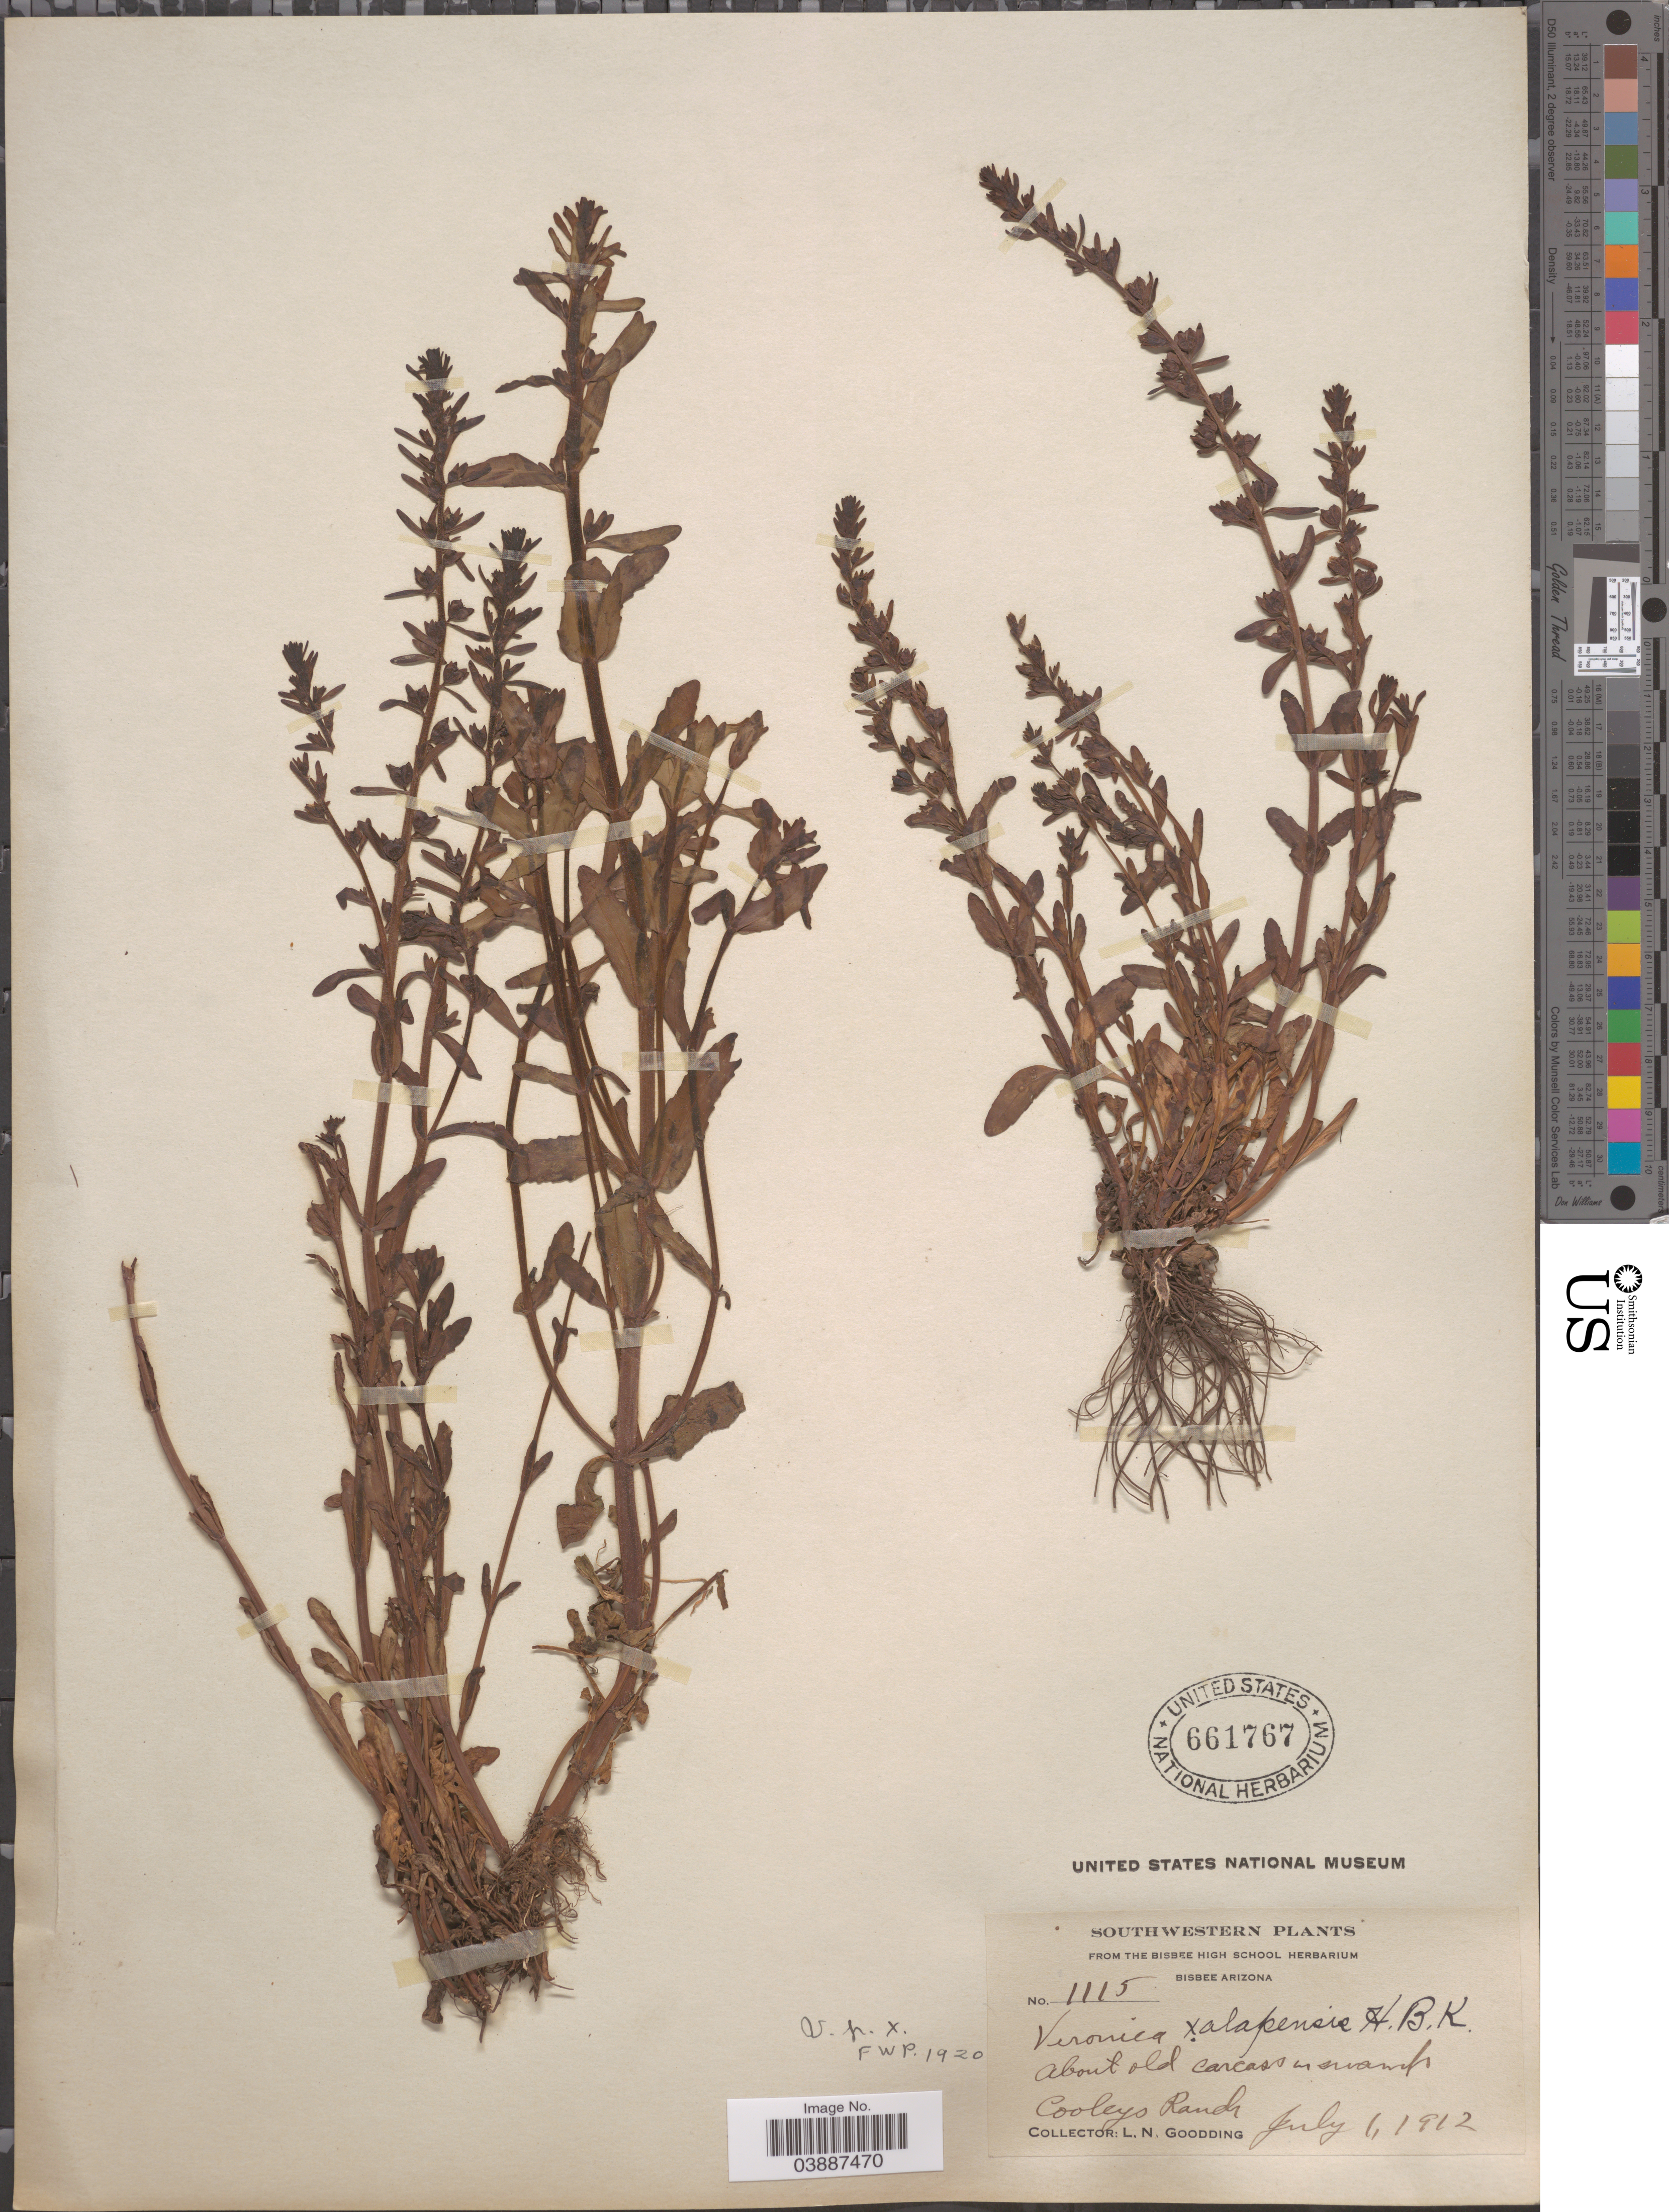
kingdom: Plantae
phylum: Tracheophyta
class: Magnoliopsida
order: Lamiales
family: Plantaginaceae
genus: Veronica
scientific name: Veronica xalapensis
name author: Kunth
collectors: L. N. Goodding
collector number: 1115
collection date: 1912-07-01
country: United States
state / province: Arizona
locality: Southwestern. Cooleys Ranch.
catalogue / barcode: US 661767